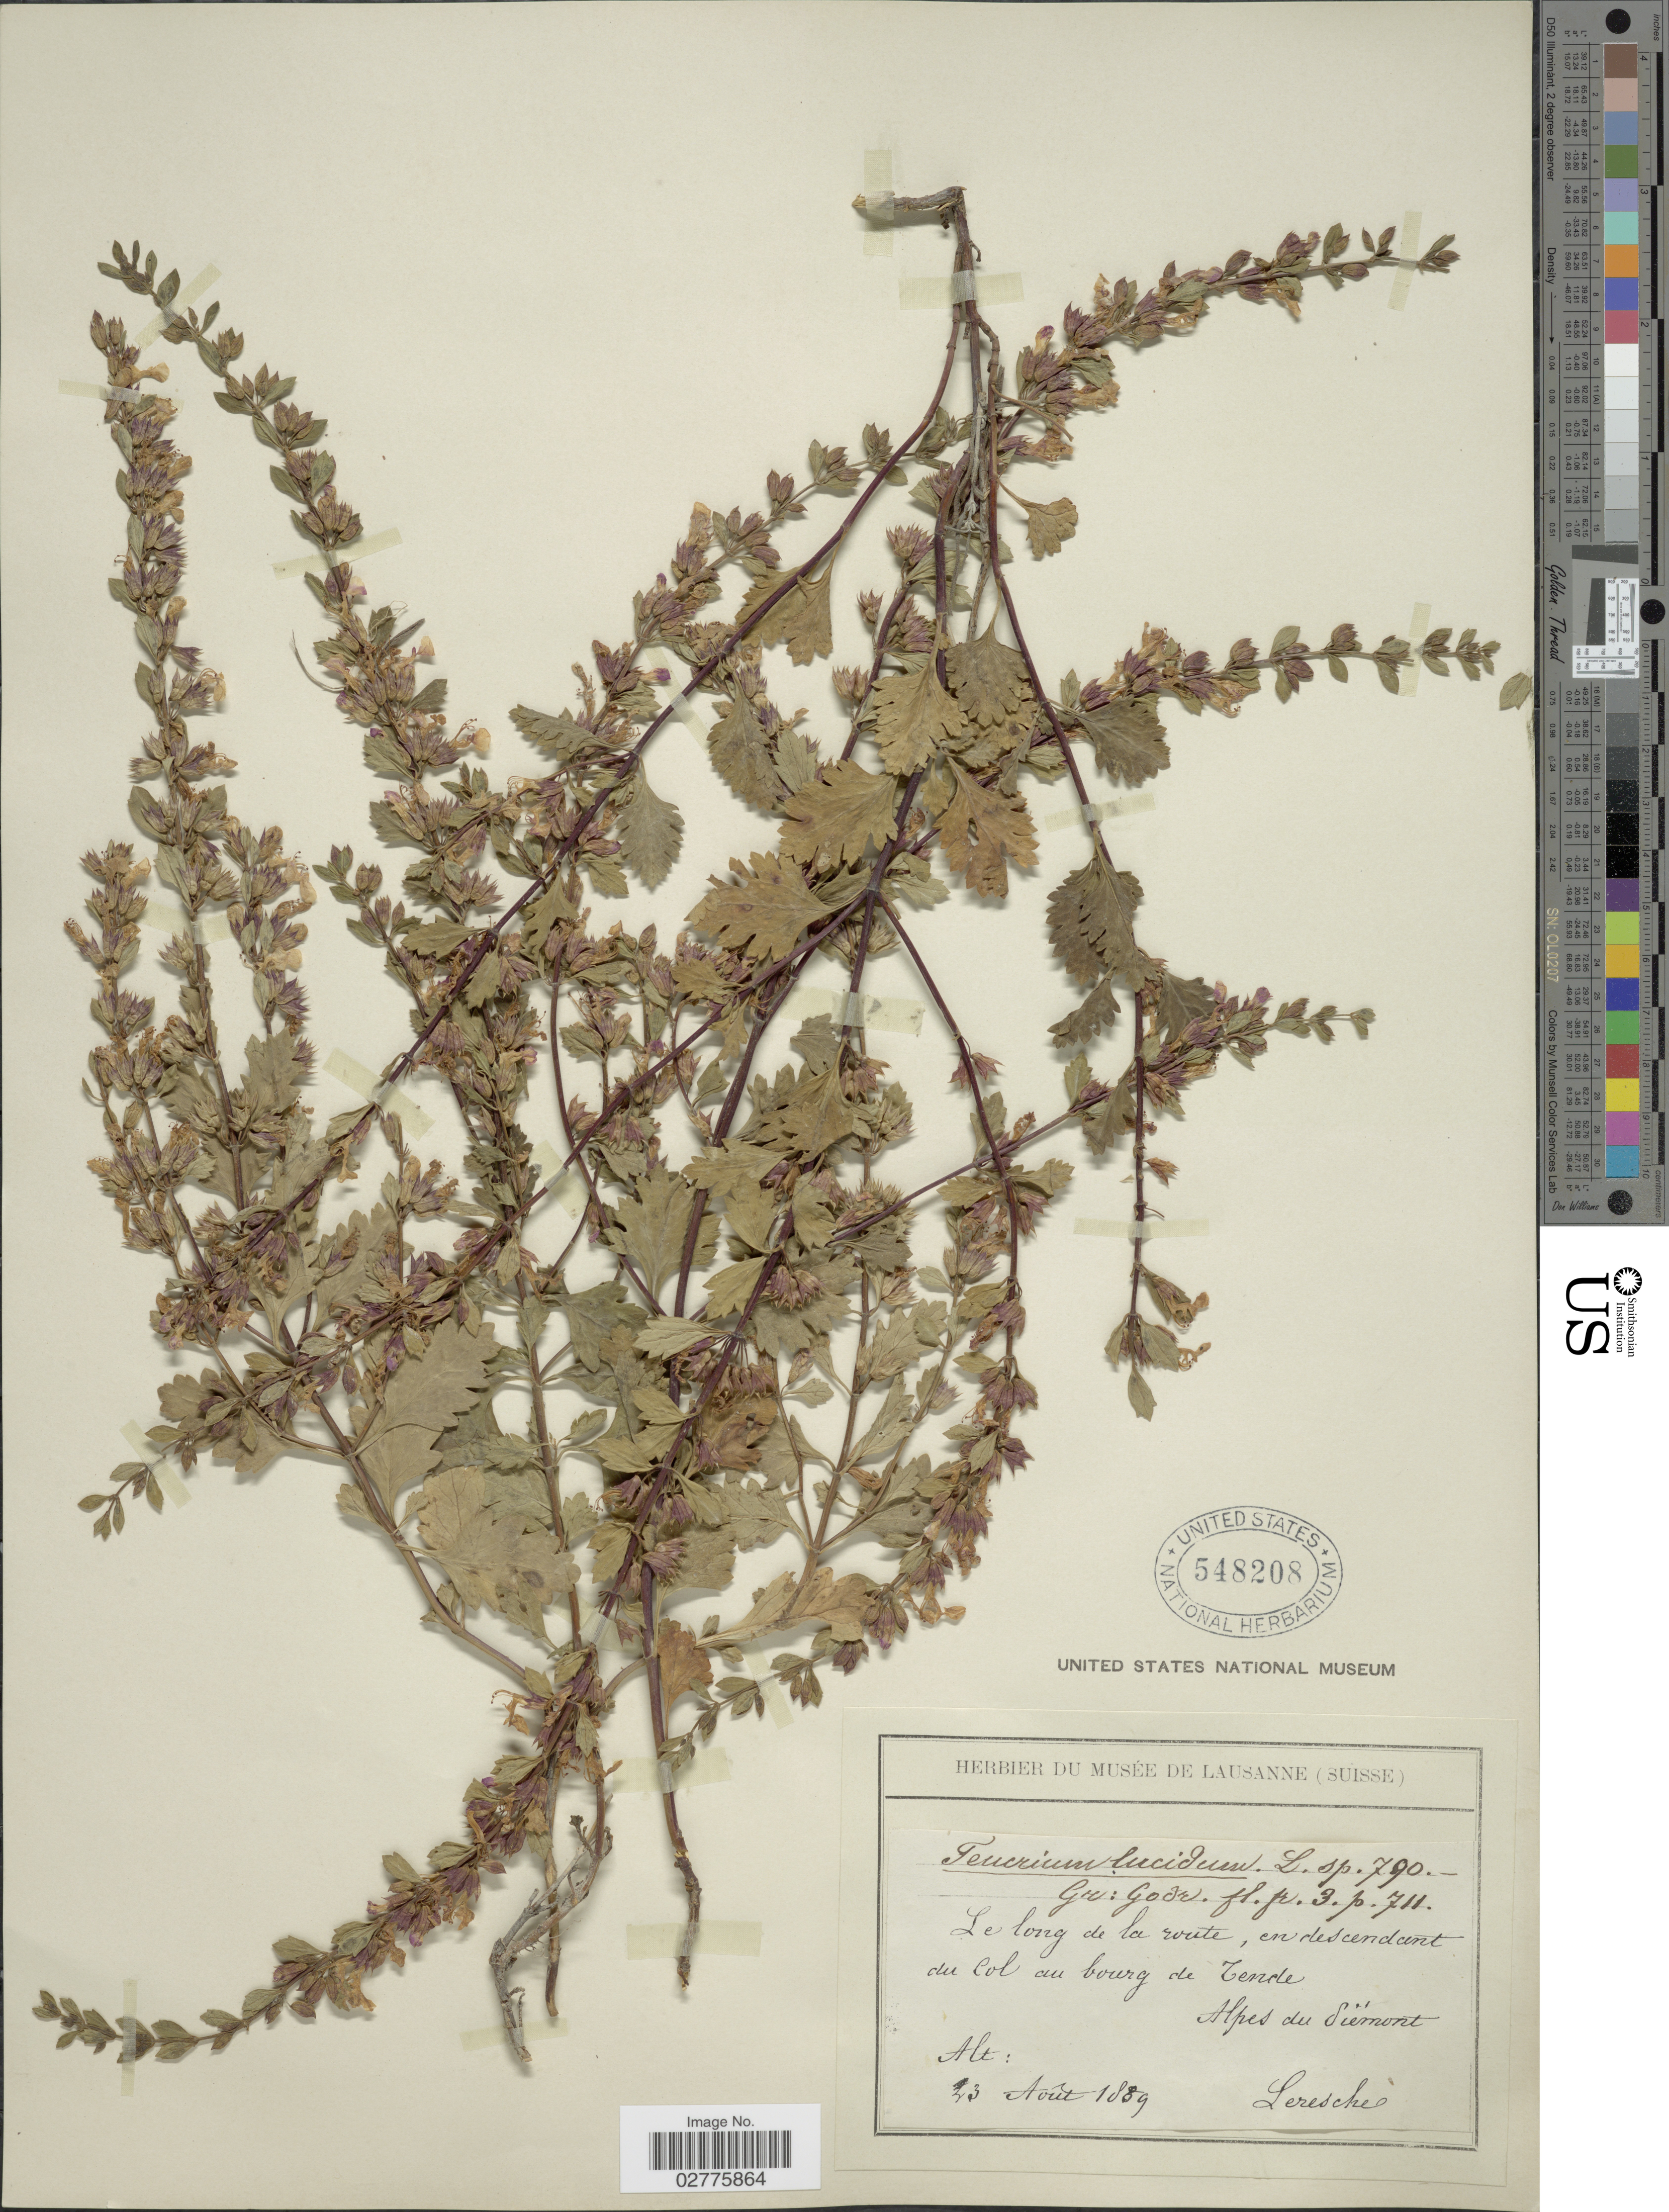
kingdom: Plantae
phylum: Tracheophyta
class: Magnoliopsida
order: Lamiales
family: Lamiaceae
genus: Teucrium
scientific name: Teucrium lucidum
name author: L.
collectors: Leresche, --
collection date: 1889-08-23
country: Switzerland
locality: Le long de la route, en descendent du Col au bourg de Tende. Alpes du Siémont.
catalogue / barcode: US 548208